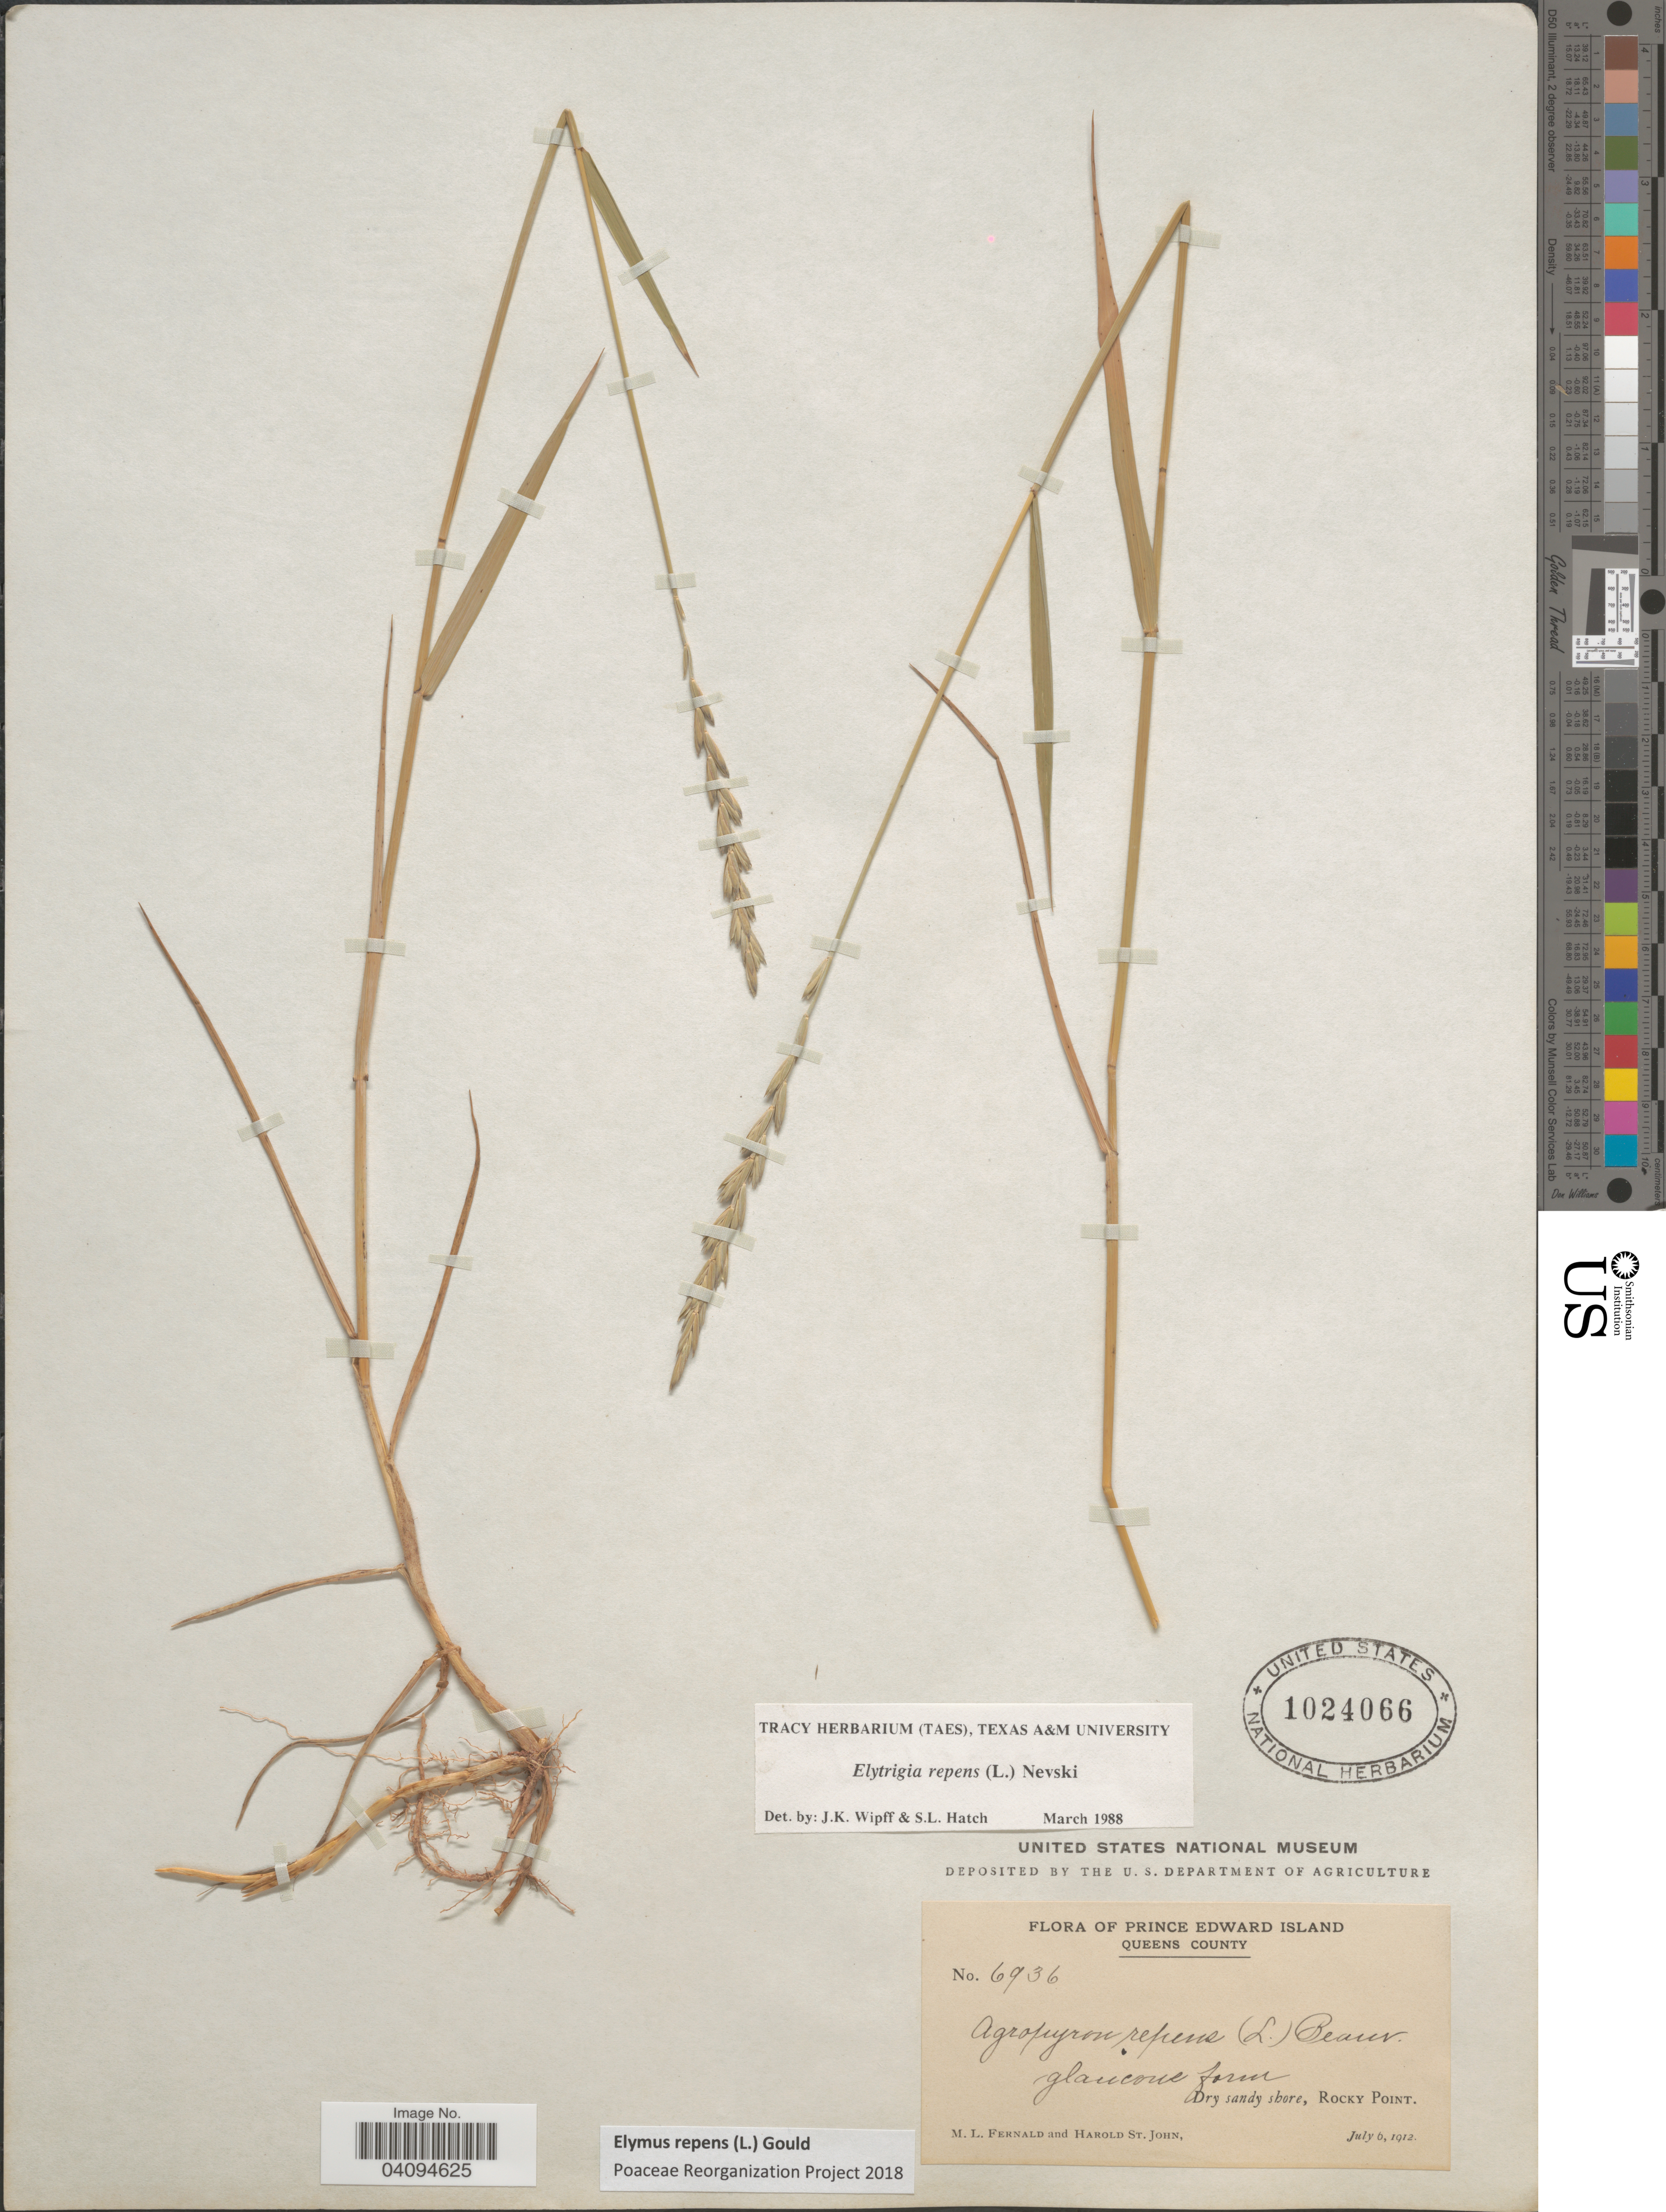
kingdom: Plantae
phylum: Tracheophyta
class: Liliopsida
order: Poales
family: Poaceae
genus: Elymus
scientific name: Elymus repens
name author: (L.) Gould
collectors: M. L. Fernald & H. St. John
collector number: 6936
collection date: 1912-07-06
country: Canada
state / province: Prince Edward Island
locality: Queens County. Dry sandy shore, Rocky Point.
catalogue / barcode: US 1024066